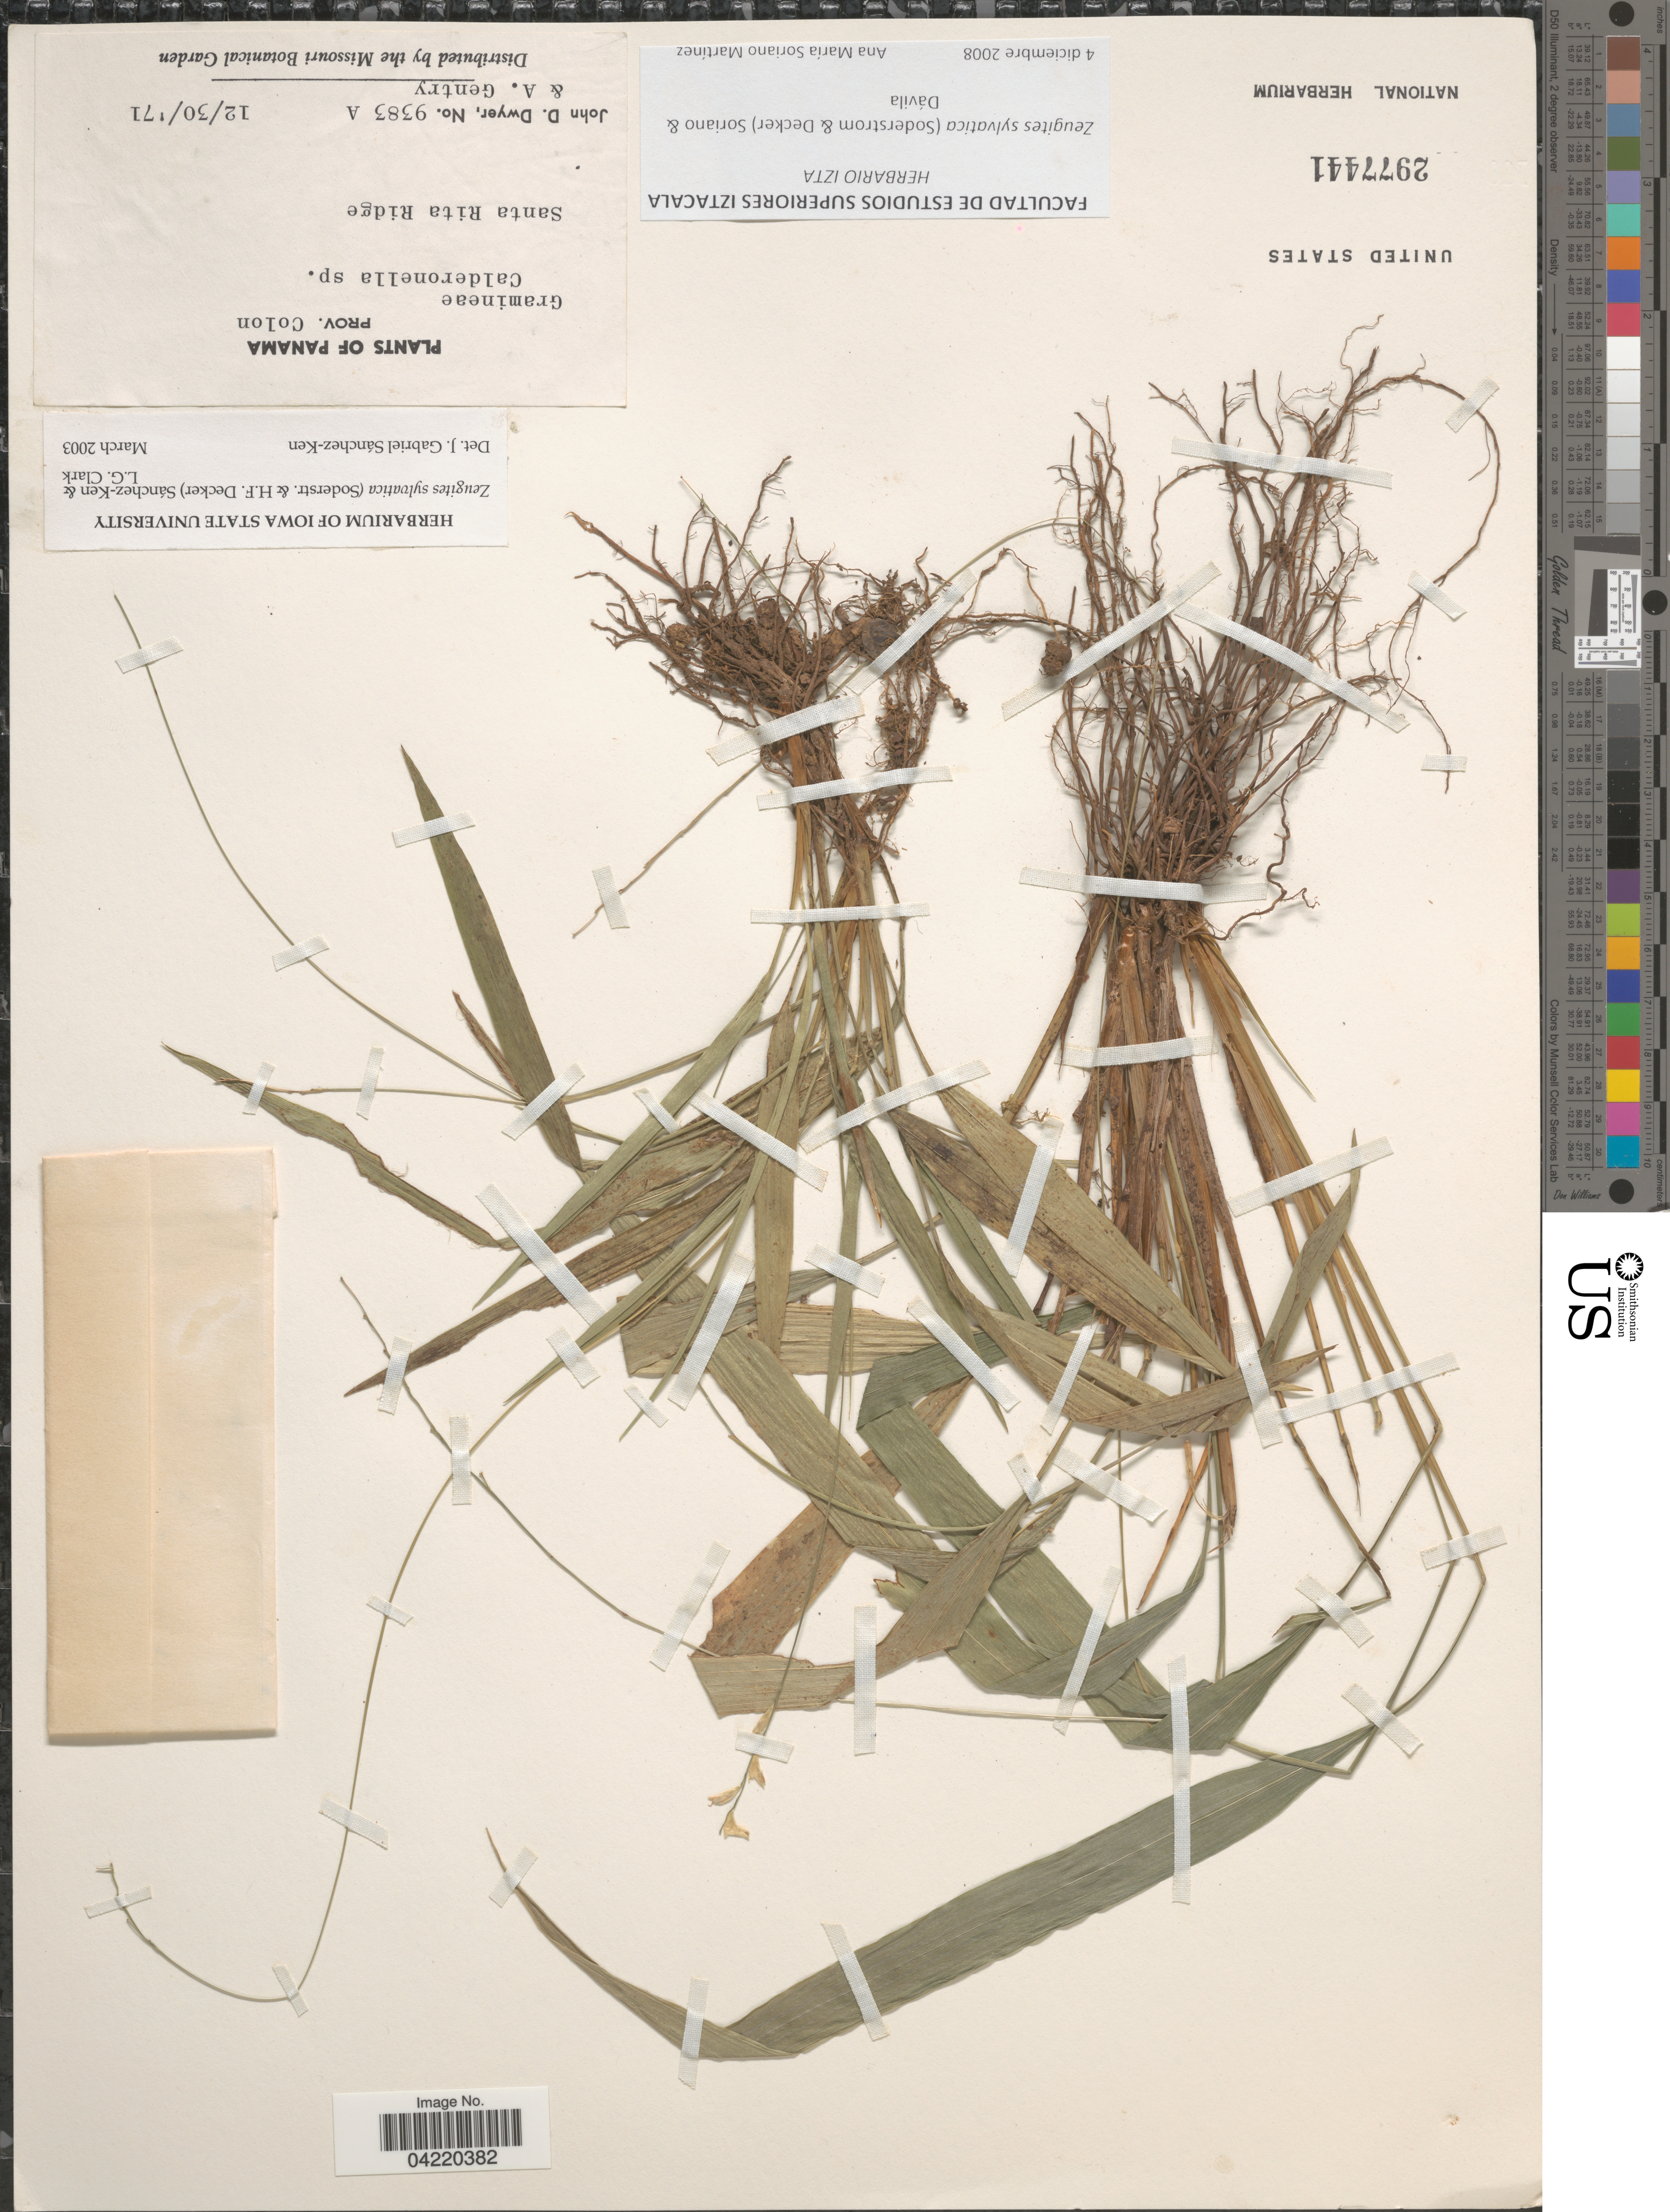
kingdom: Plantae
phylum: Tracheophyta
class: Liliopsida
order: Poales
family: Poaceae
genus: Zeugites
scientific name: Zeugites sylvaticus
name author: (Soderstr. & H. F. Decker) A.M. Soriano & Dávila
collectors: J. D. Dwyer & A. H. Gentry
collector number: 9383A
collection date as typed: Transcribed d/m/y: 30/12/71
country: Panama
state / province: Colón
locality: Santa Rita Ridge.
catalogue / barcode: US 2977441